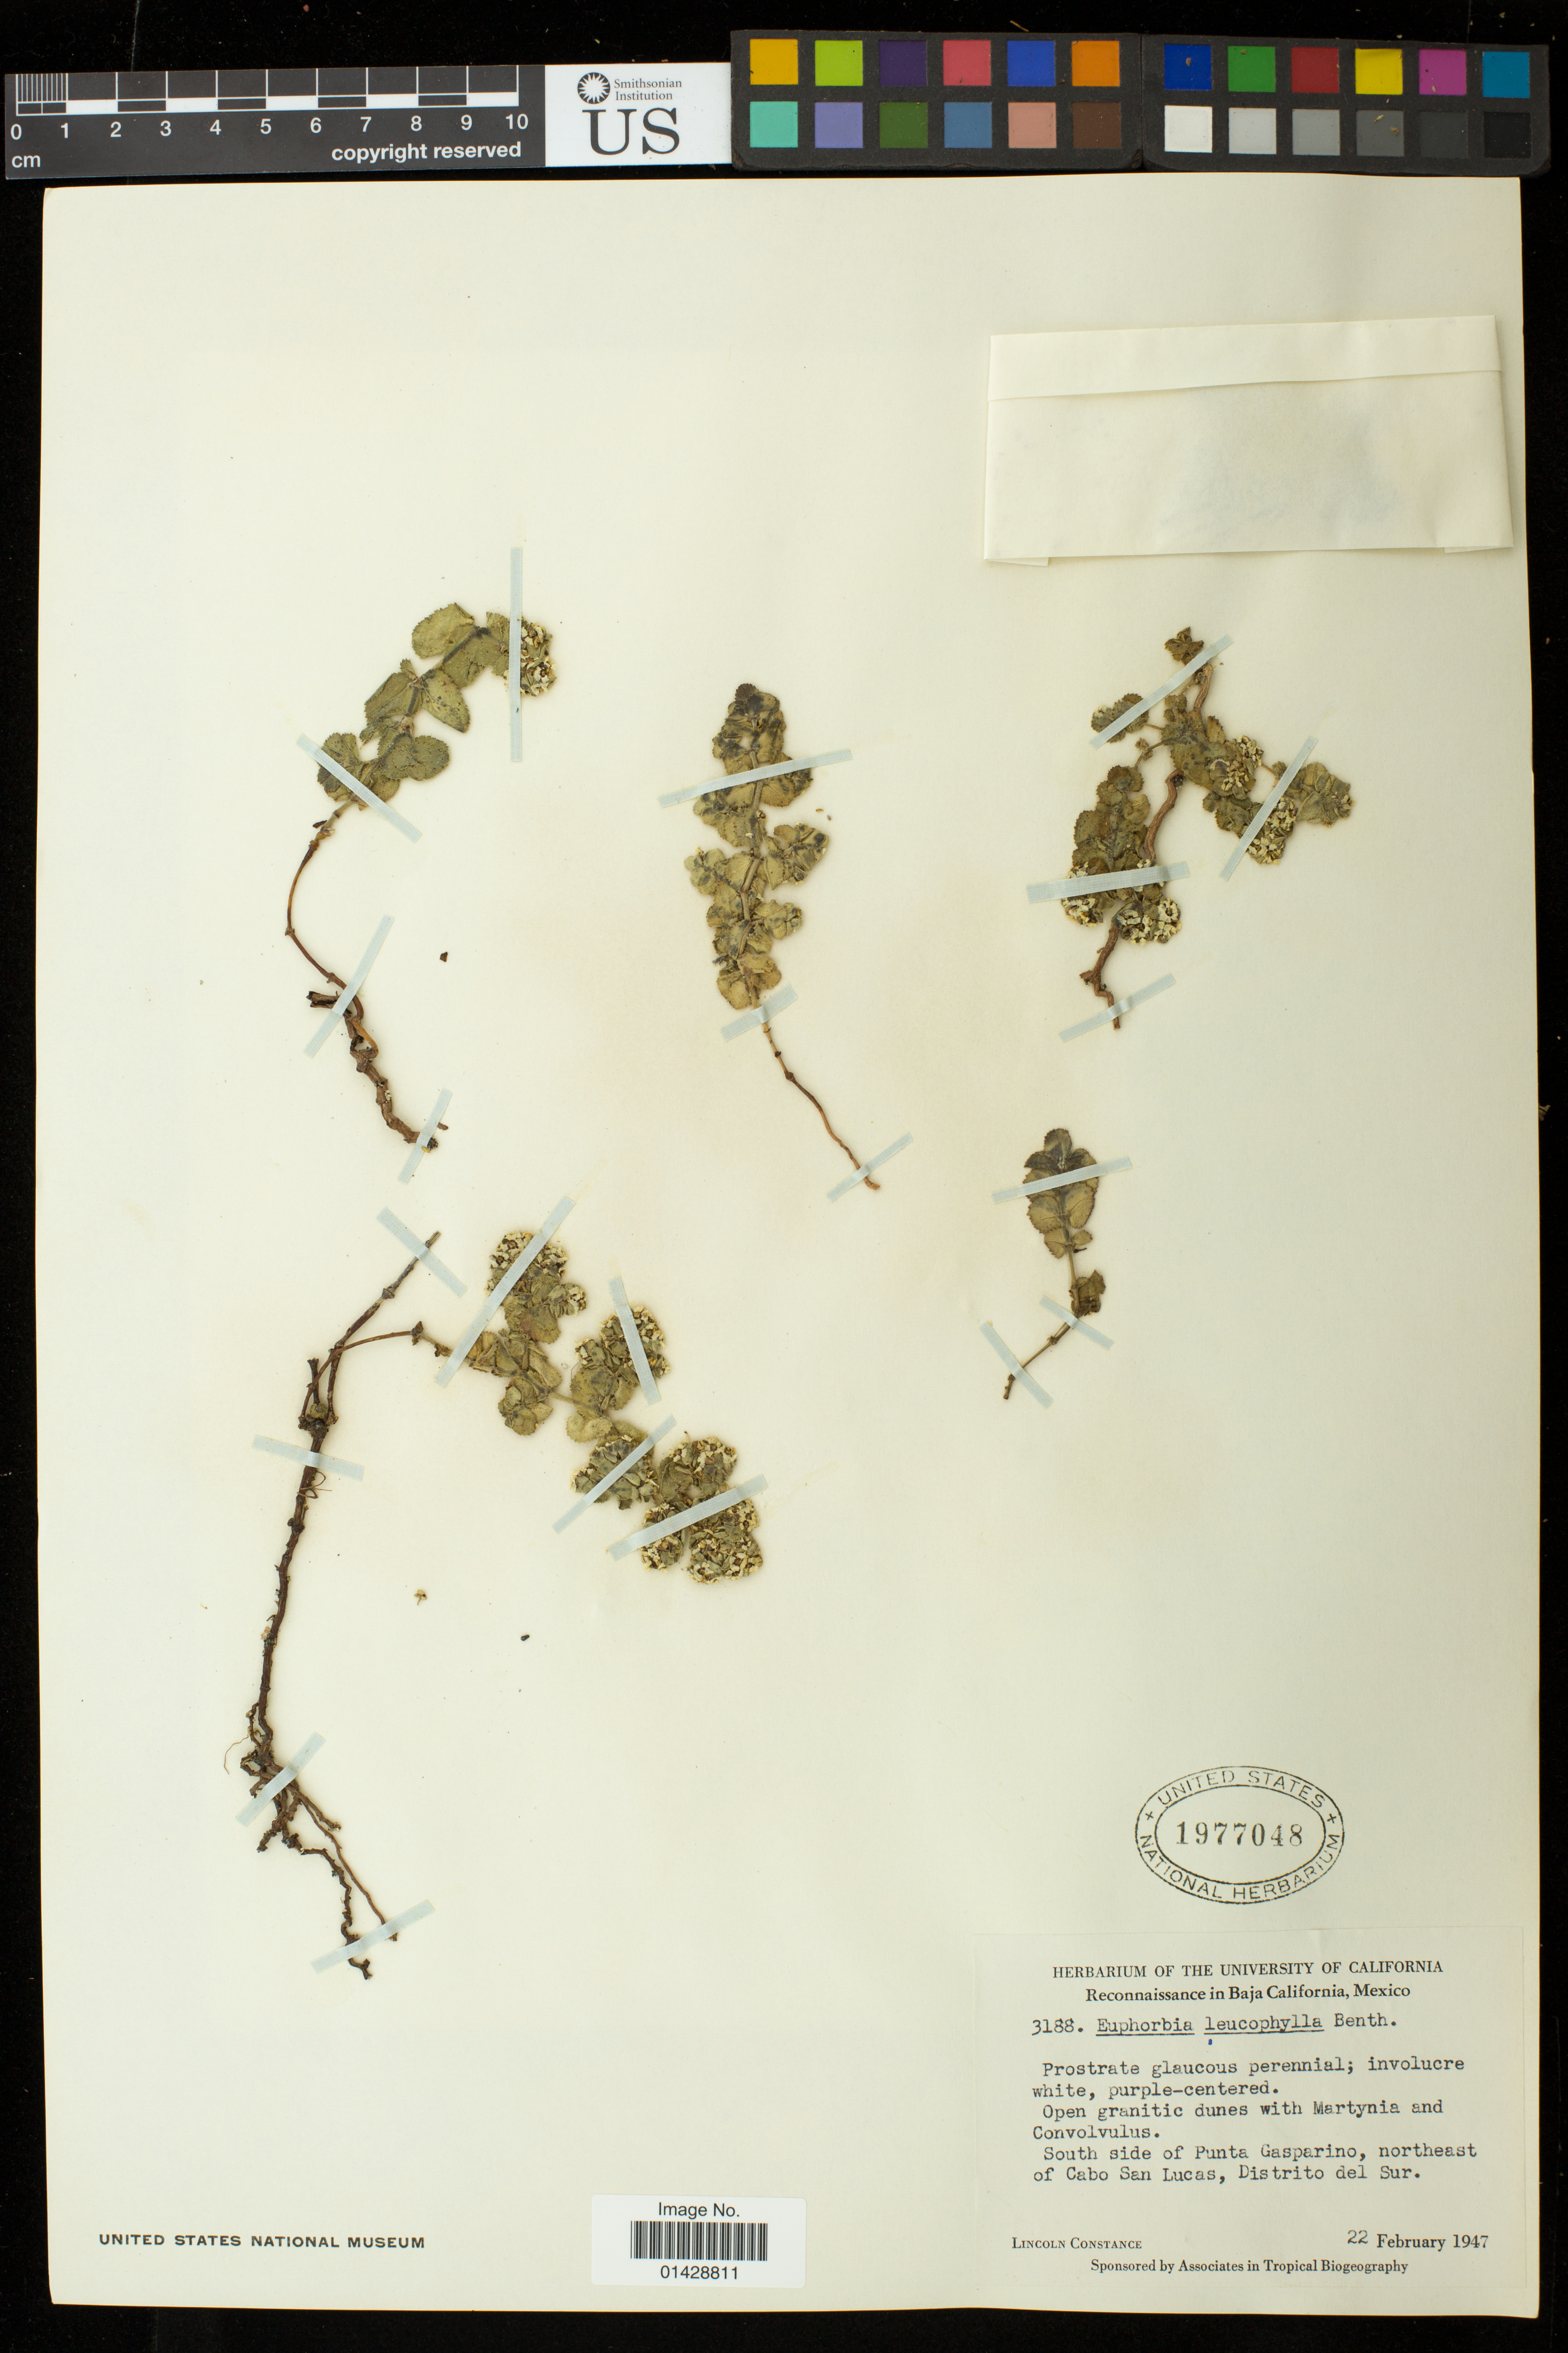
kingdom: Plantae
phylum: Tracheophyta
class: Magnoliopsida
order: Malpighiales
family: Euphorbiaceae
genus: Euphorbia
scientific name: Euphorbia leucophylla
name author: Benth.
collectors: L. Constance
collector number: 3188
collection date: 1947-02-22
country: Mexico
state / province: Baja California Sur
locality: South side of Punta Gasparino, northeast of Cabo San Lucas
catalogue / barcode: US 1977048